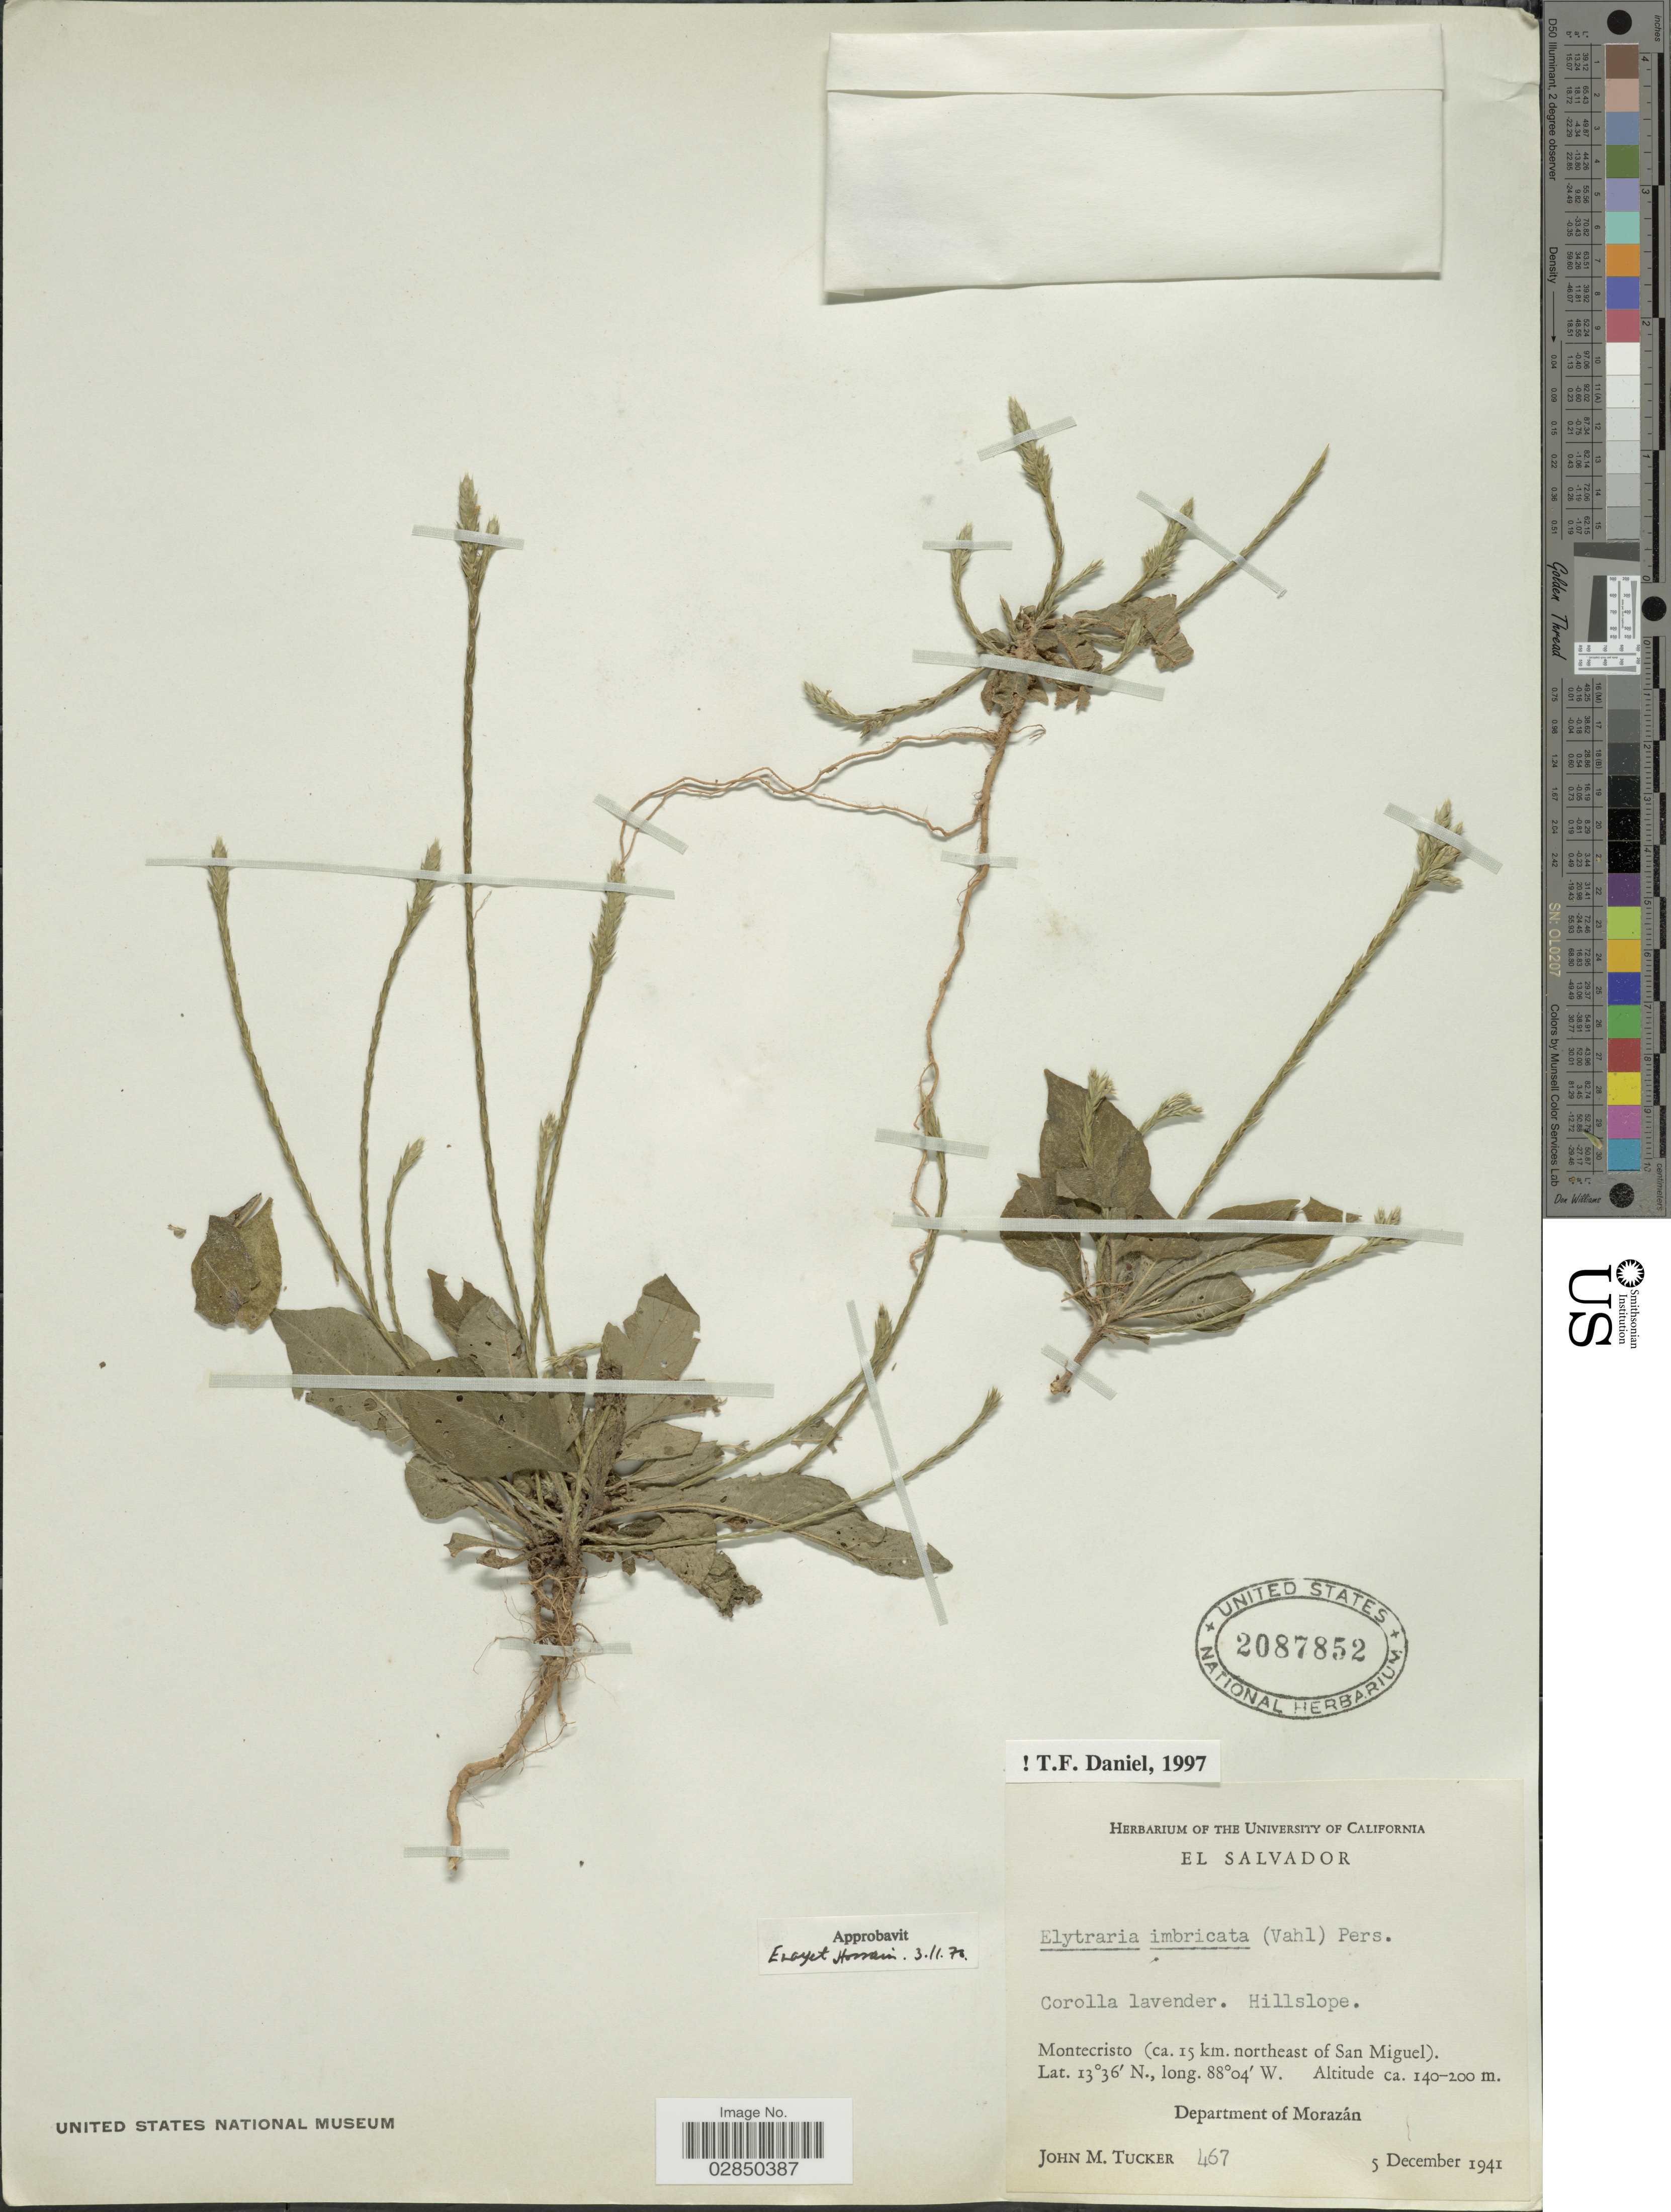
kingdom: Plantae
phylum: Tracheophyta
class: Magnoliopsida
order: Lamiales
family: Acanthaceae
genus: Elytraria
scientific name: Elytraria imbricata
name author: (Vahl) Pers.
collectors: J. M. Tucker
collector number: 467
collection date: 1941-12-05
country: El Salvador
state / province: Morazan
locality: Montecristo (ca. 15 km. northeast of San Miguel). Department of Morazán.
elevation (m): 140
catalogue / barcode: US 2087852